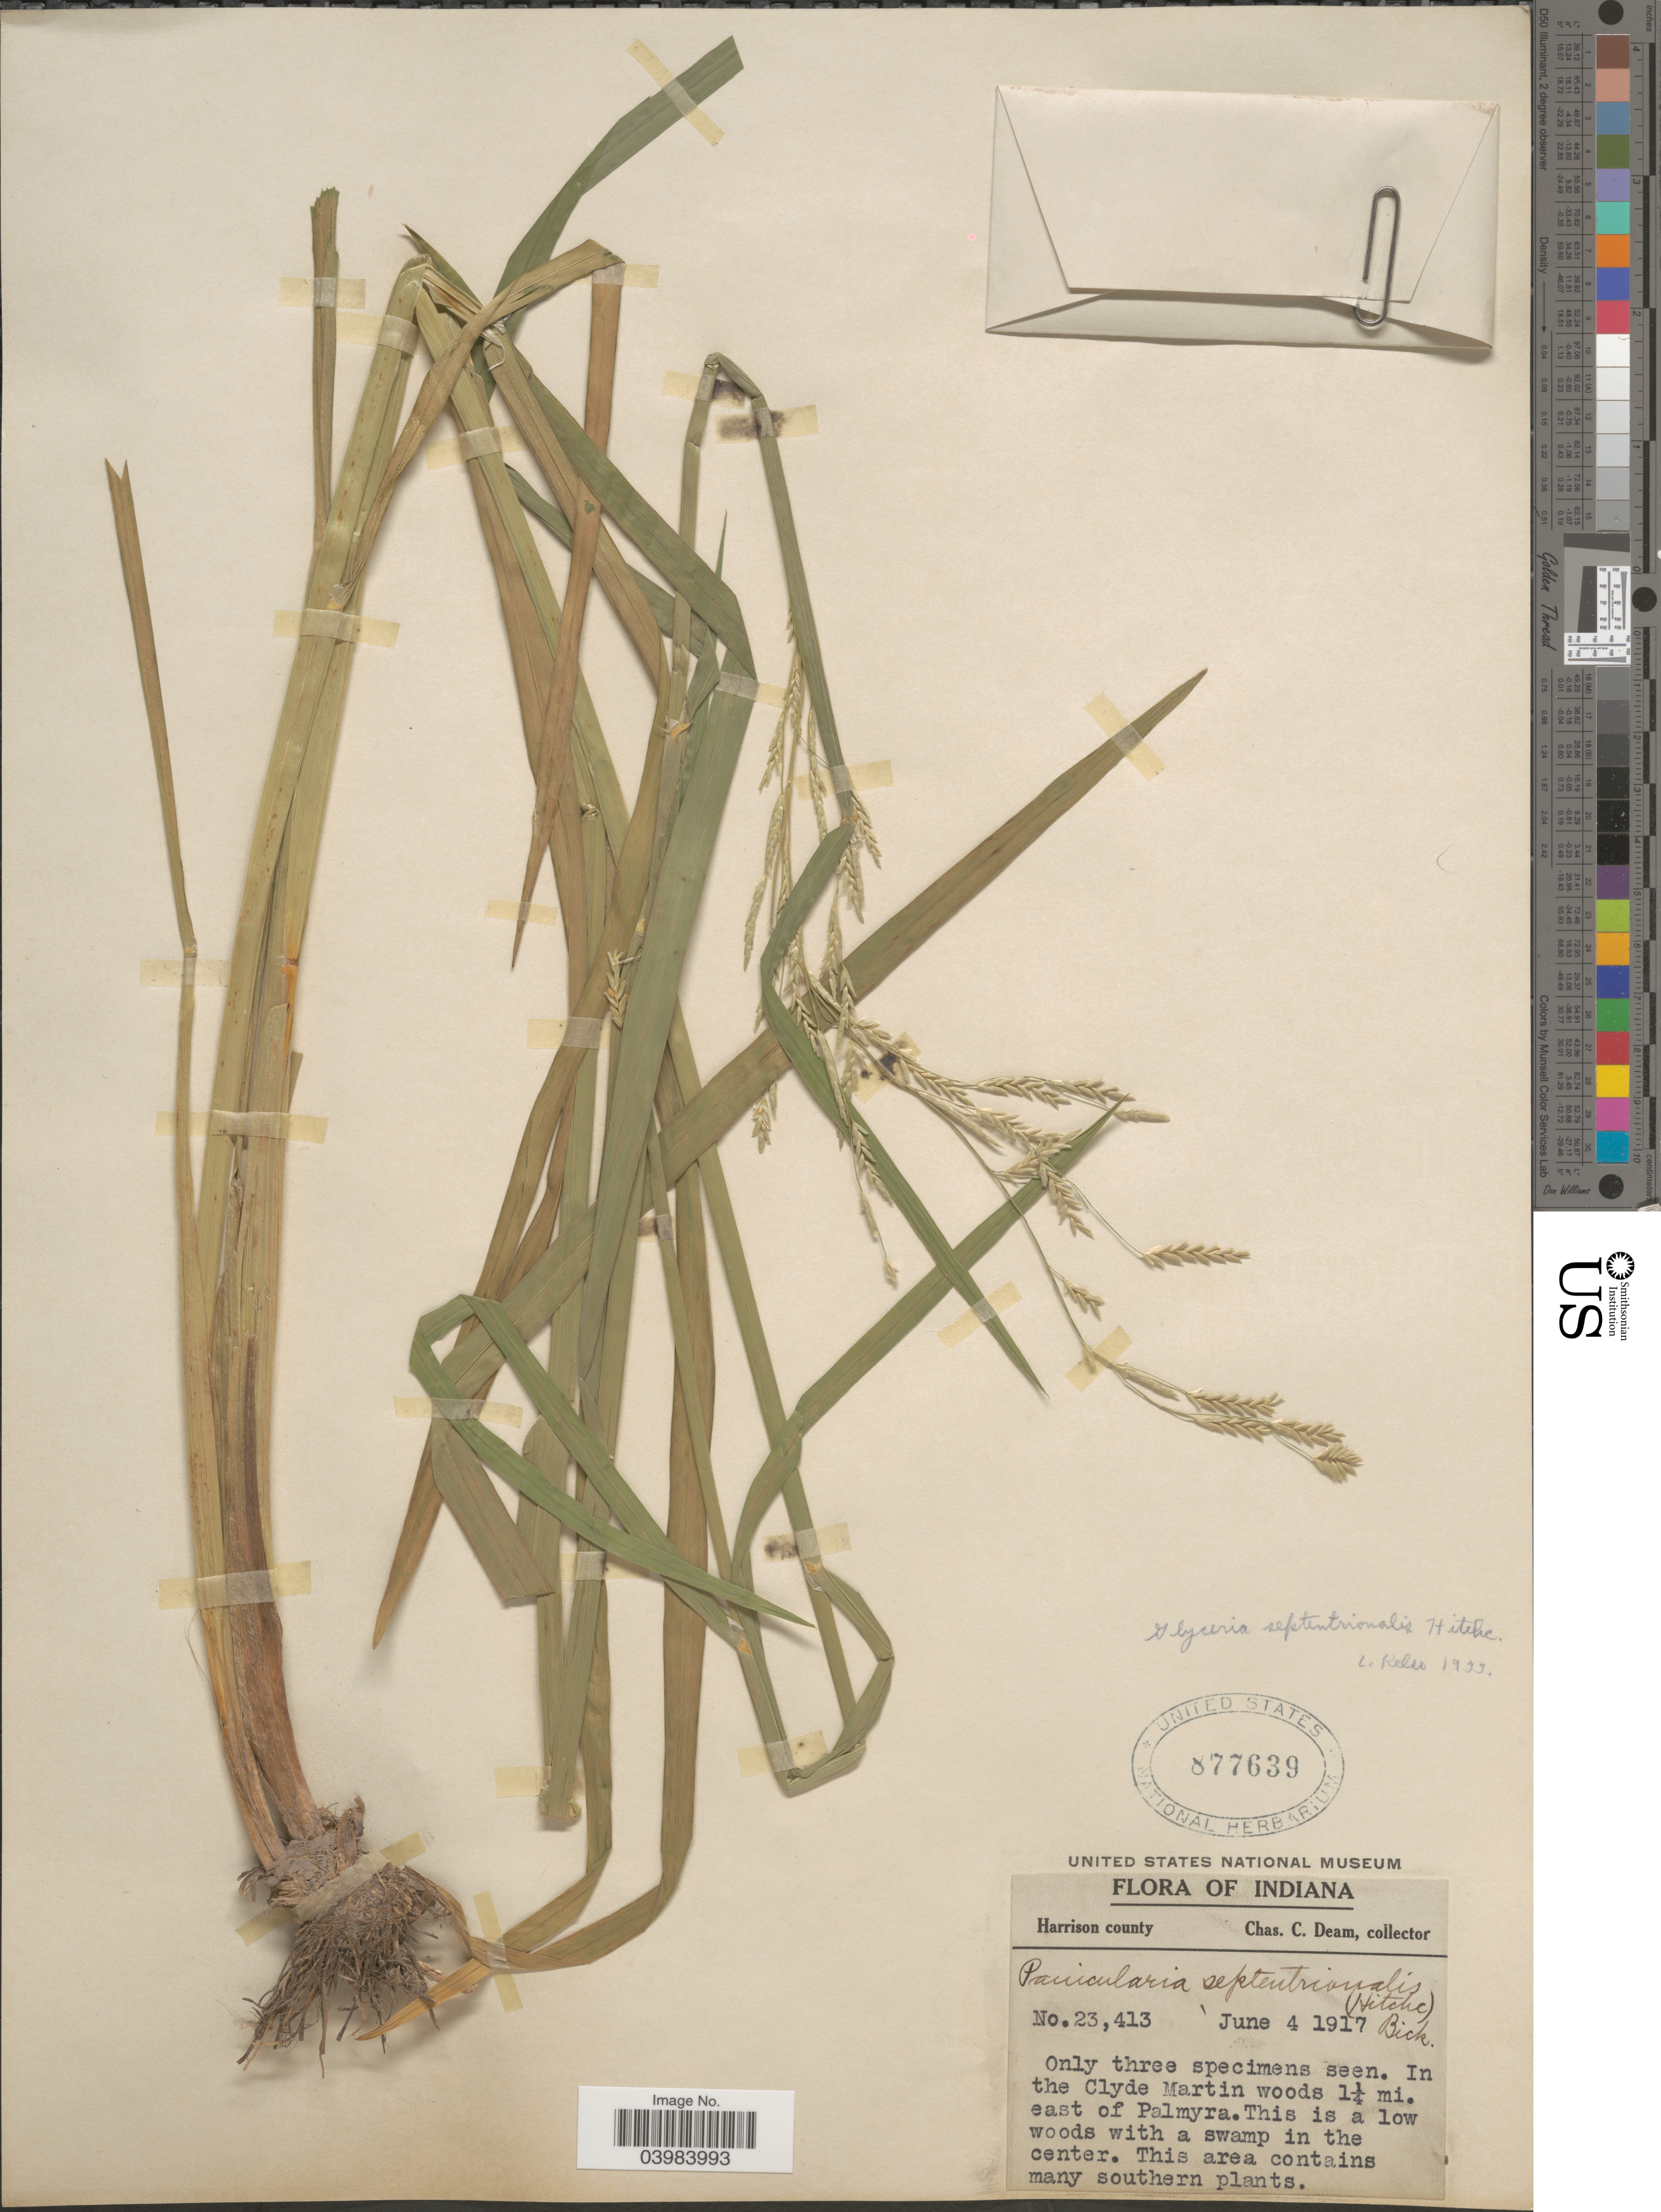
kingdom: Plantae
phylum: Tracheophyta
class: Liliopsida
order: Poales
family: Poaceae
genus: Glyceria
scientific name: Glyceria septentrionalis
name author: Hitchc.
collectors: C. C. Deam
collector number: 23413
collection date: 1917-06-04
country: United States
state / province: Indiana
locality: Harrison county. In the Clyde Martin woods 1¼ mi. east of Palmyra.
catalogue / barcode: US 877639